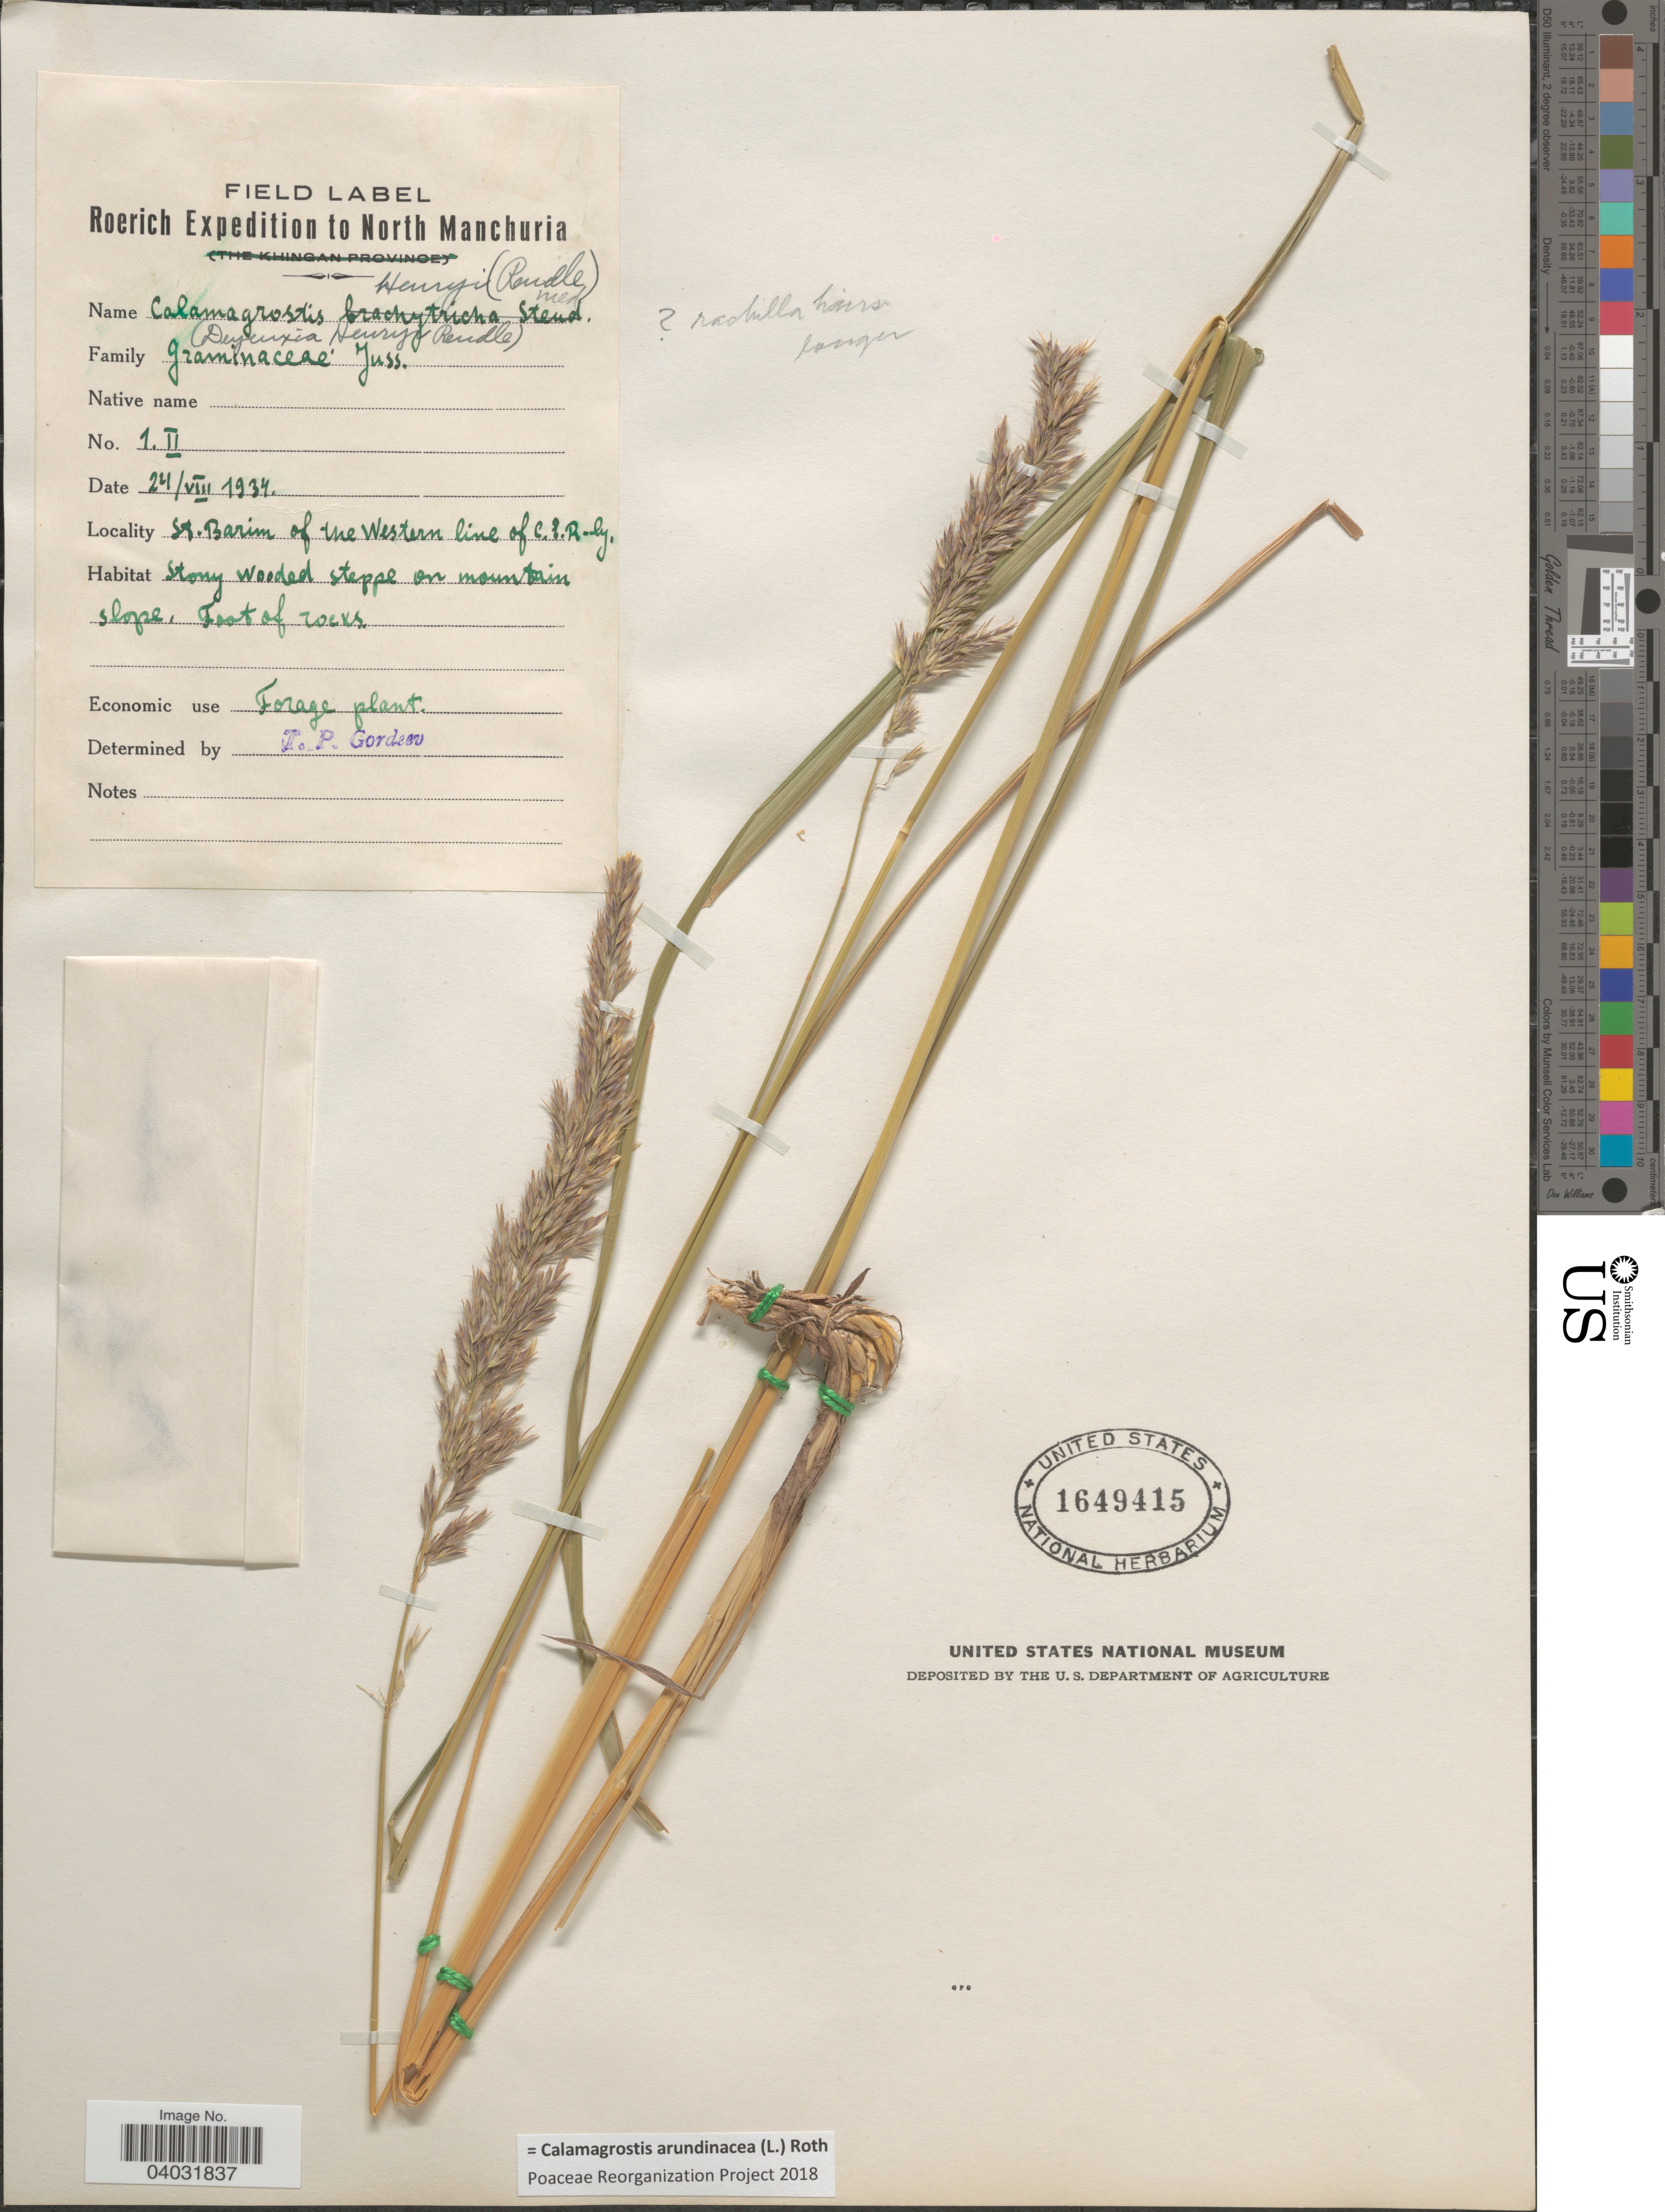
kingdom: Plantae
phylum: Tracheophyta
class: Liliopsida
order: Poales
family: Poaceae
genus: Calamagrostis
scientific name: Calamagrostis arundinacea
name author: (L.) Roth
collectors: Roerich Expedition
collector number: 1.II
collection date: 1934-08-24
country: China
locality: North Manchuria. St. Barim of the Western line of C.&.R.-ly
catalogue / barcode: US 1649415